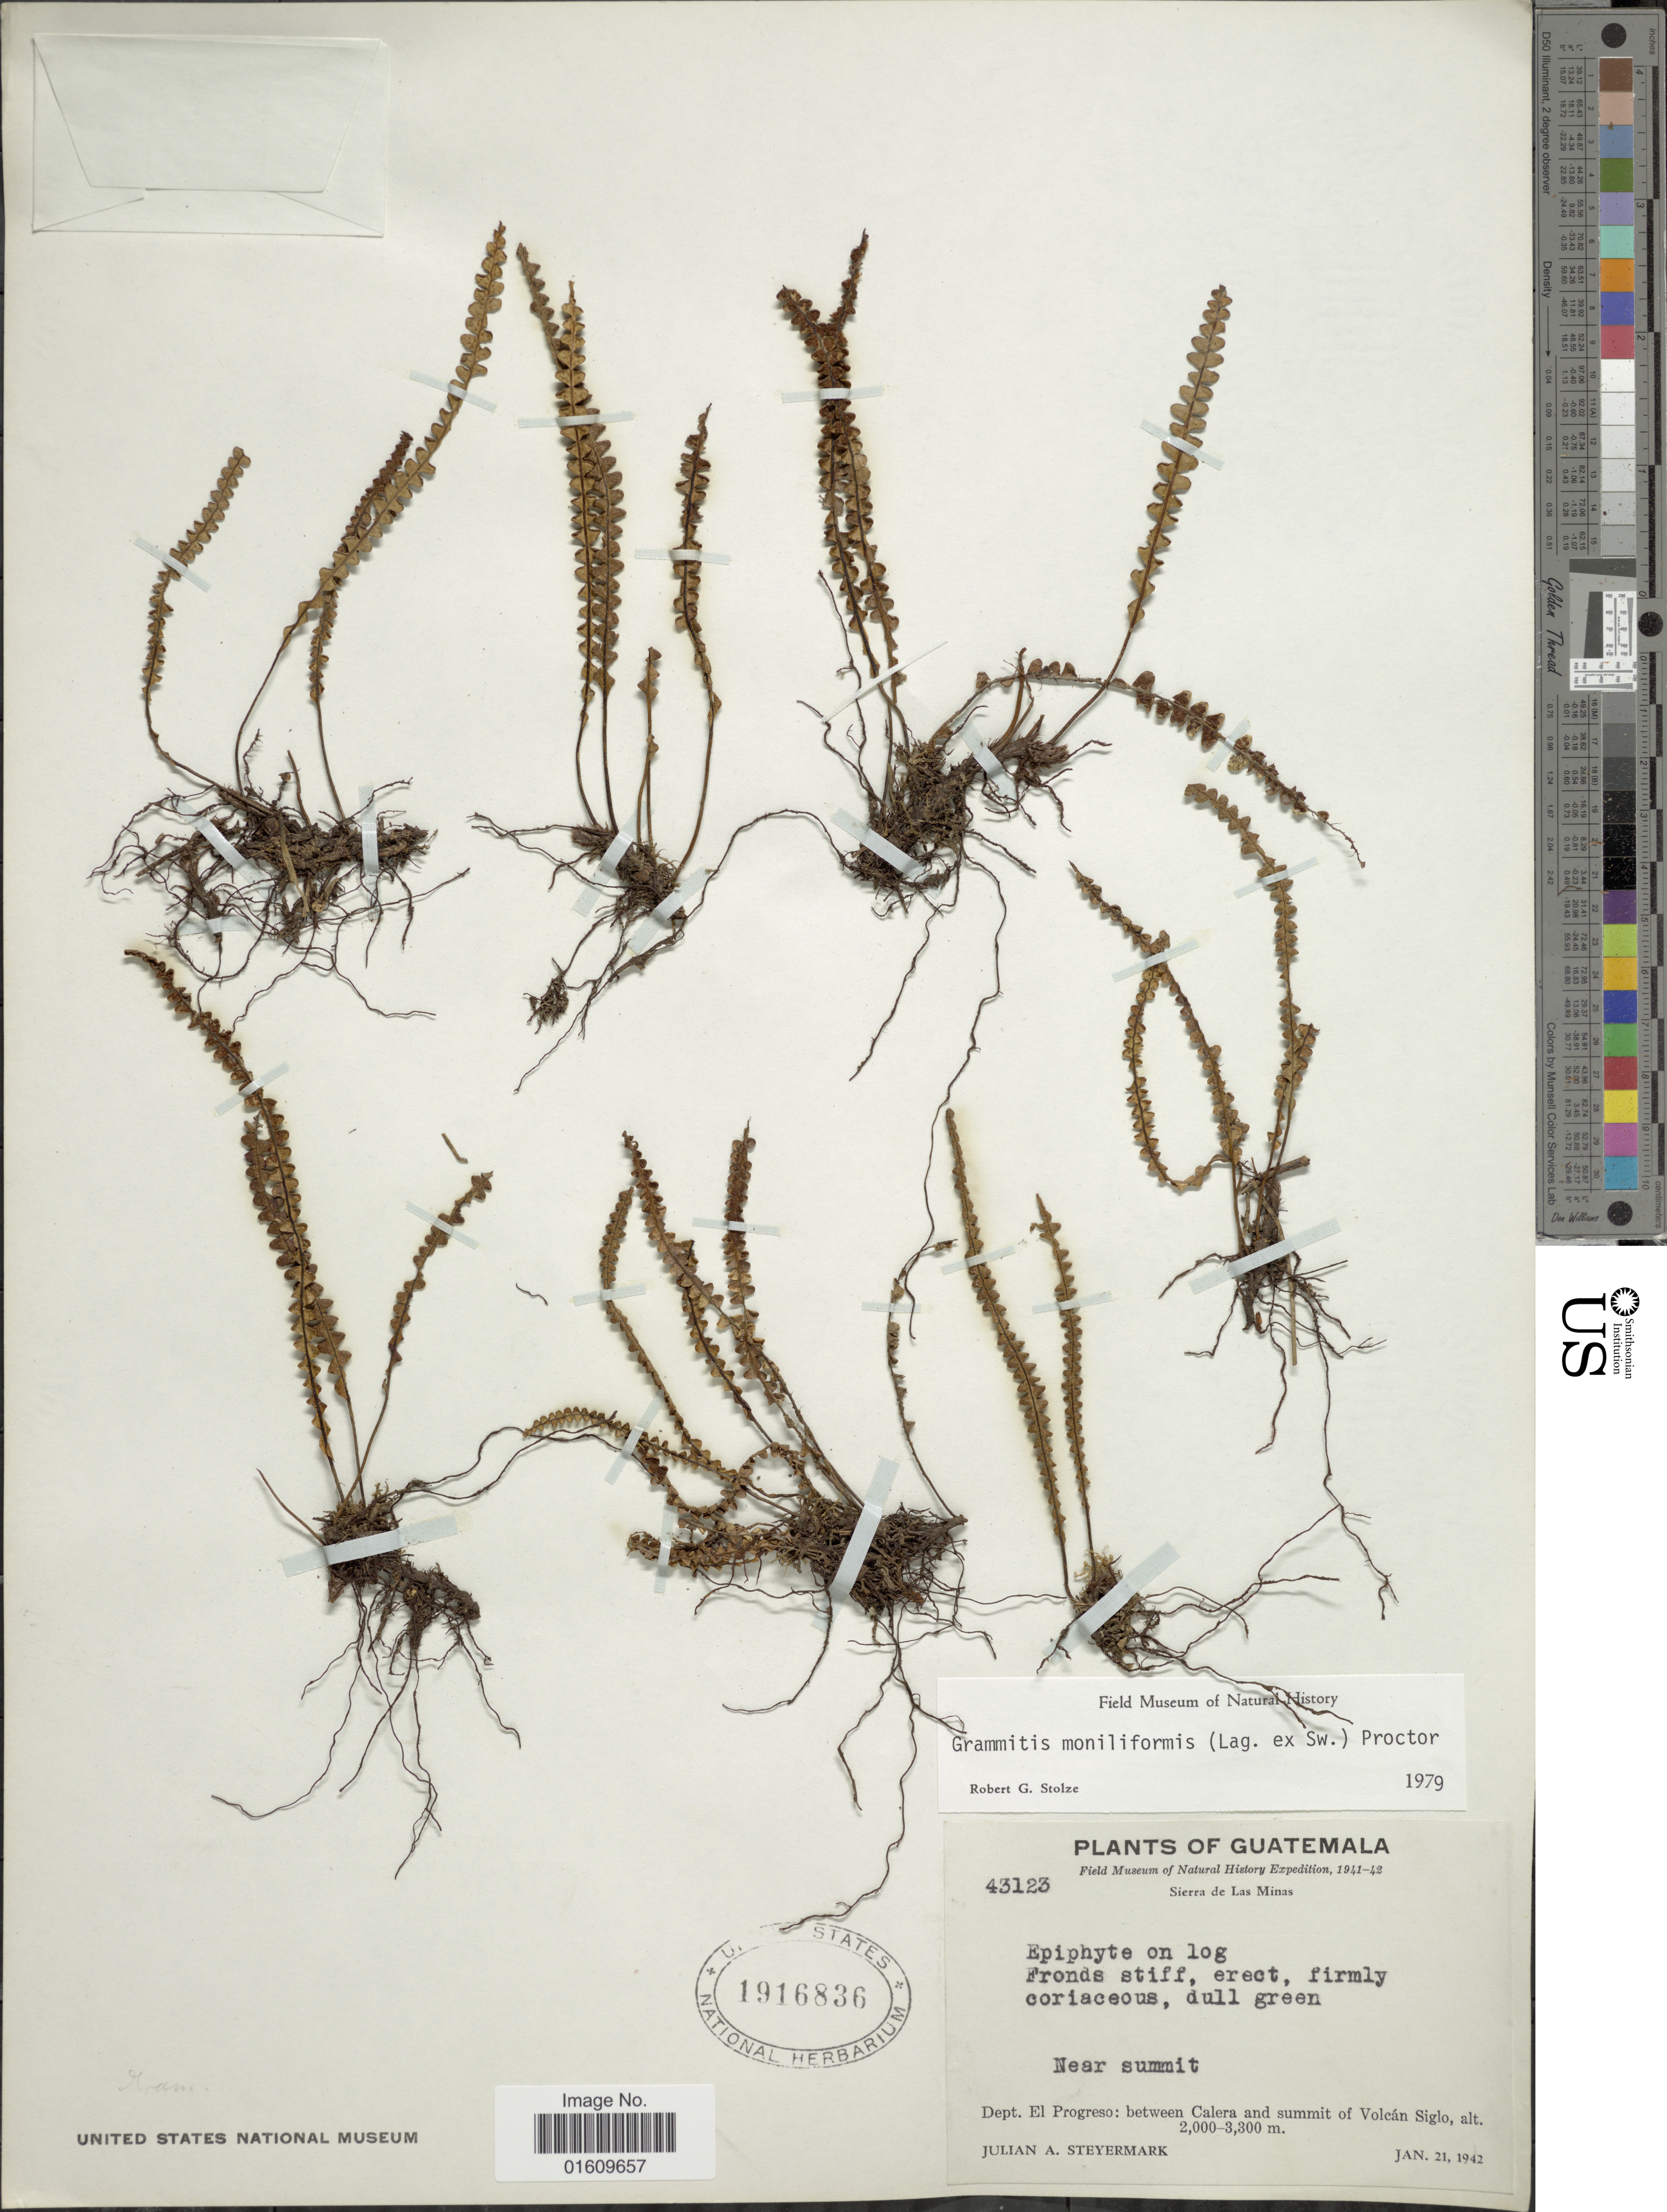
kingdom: Plantae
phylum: Tracheophyta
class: Polypodiopsida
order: Polypodiales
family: Polypodiaceae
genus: Melpomene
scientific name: Melpomene moniliformis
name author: (Lag. ex Sw.) A.R. Sm. & R.C. Moran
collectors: J. Steyermark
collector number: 43123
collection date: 1942-01-21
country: Guatemala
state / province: El Progreso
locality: Sierra de Las Minas, Near Summit, Dept. El Progreso; between Calera and summit of Volcan Siglo.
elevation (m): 2000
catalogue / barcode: US 1916836